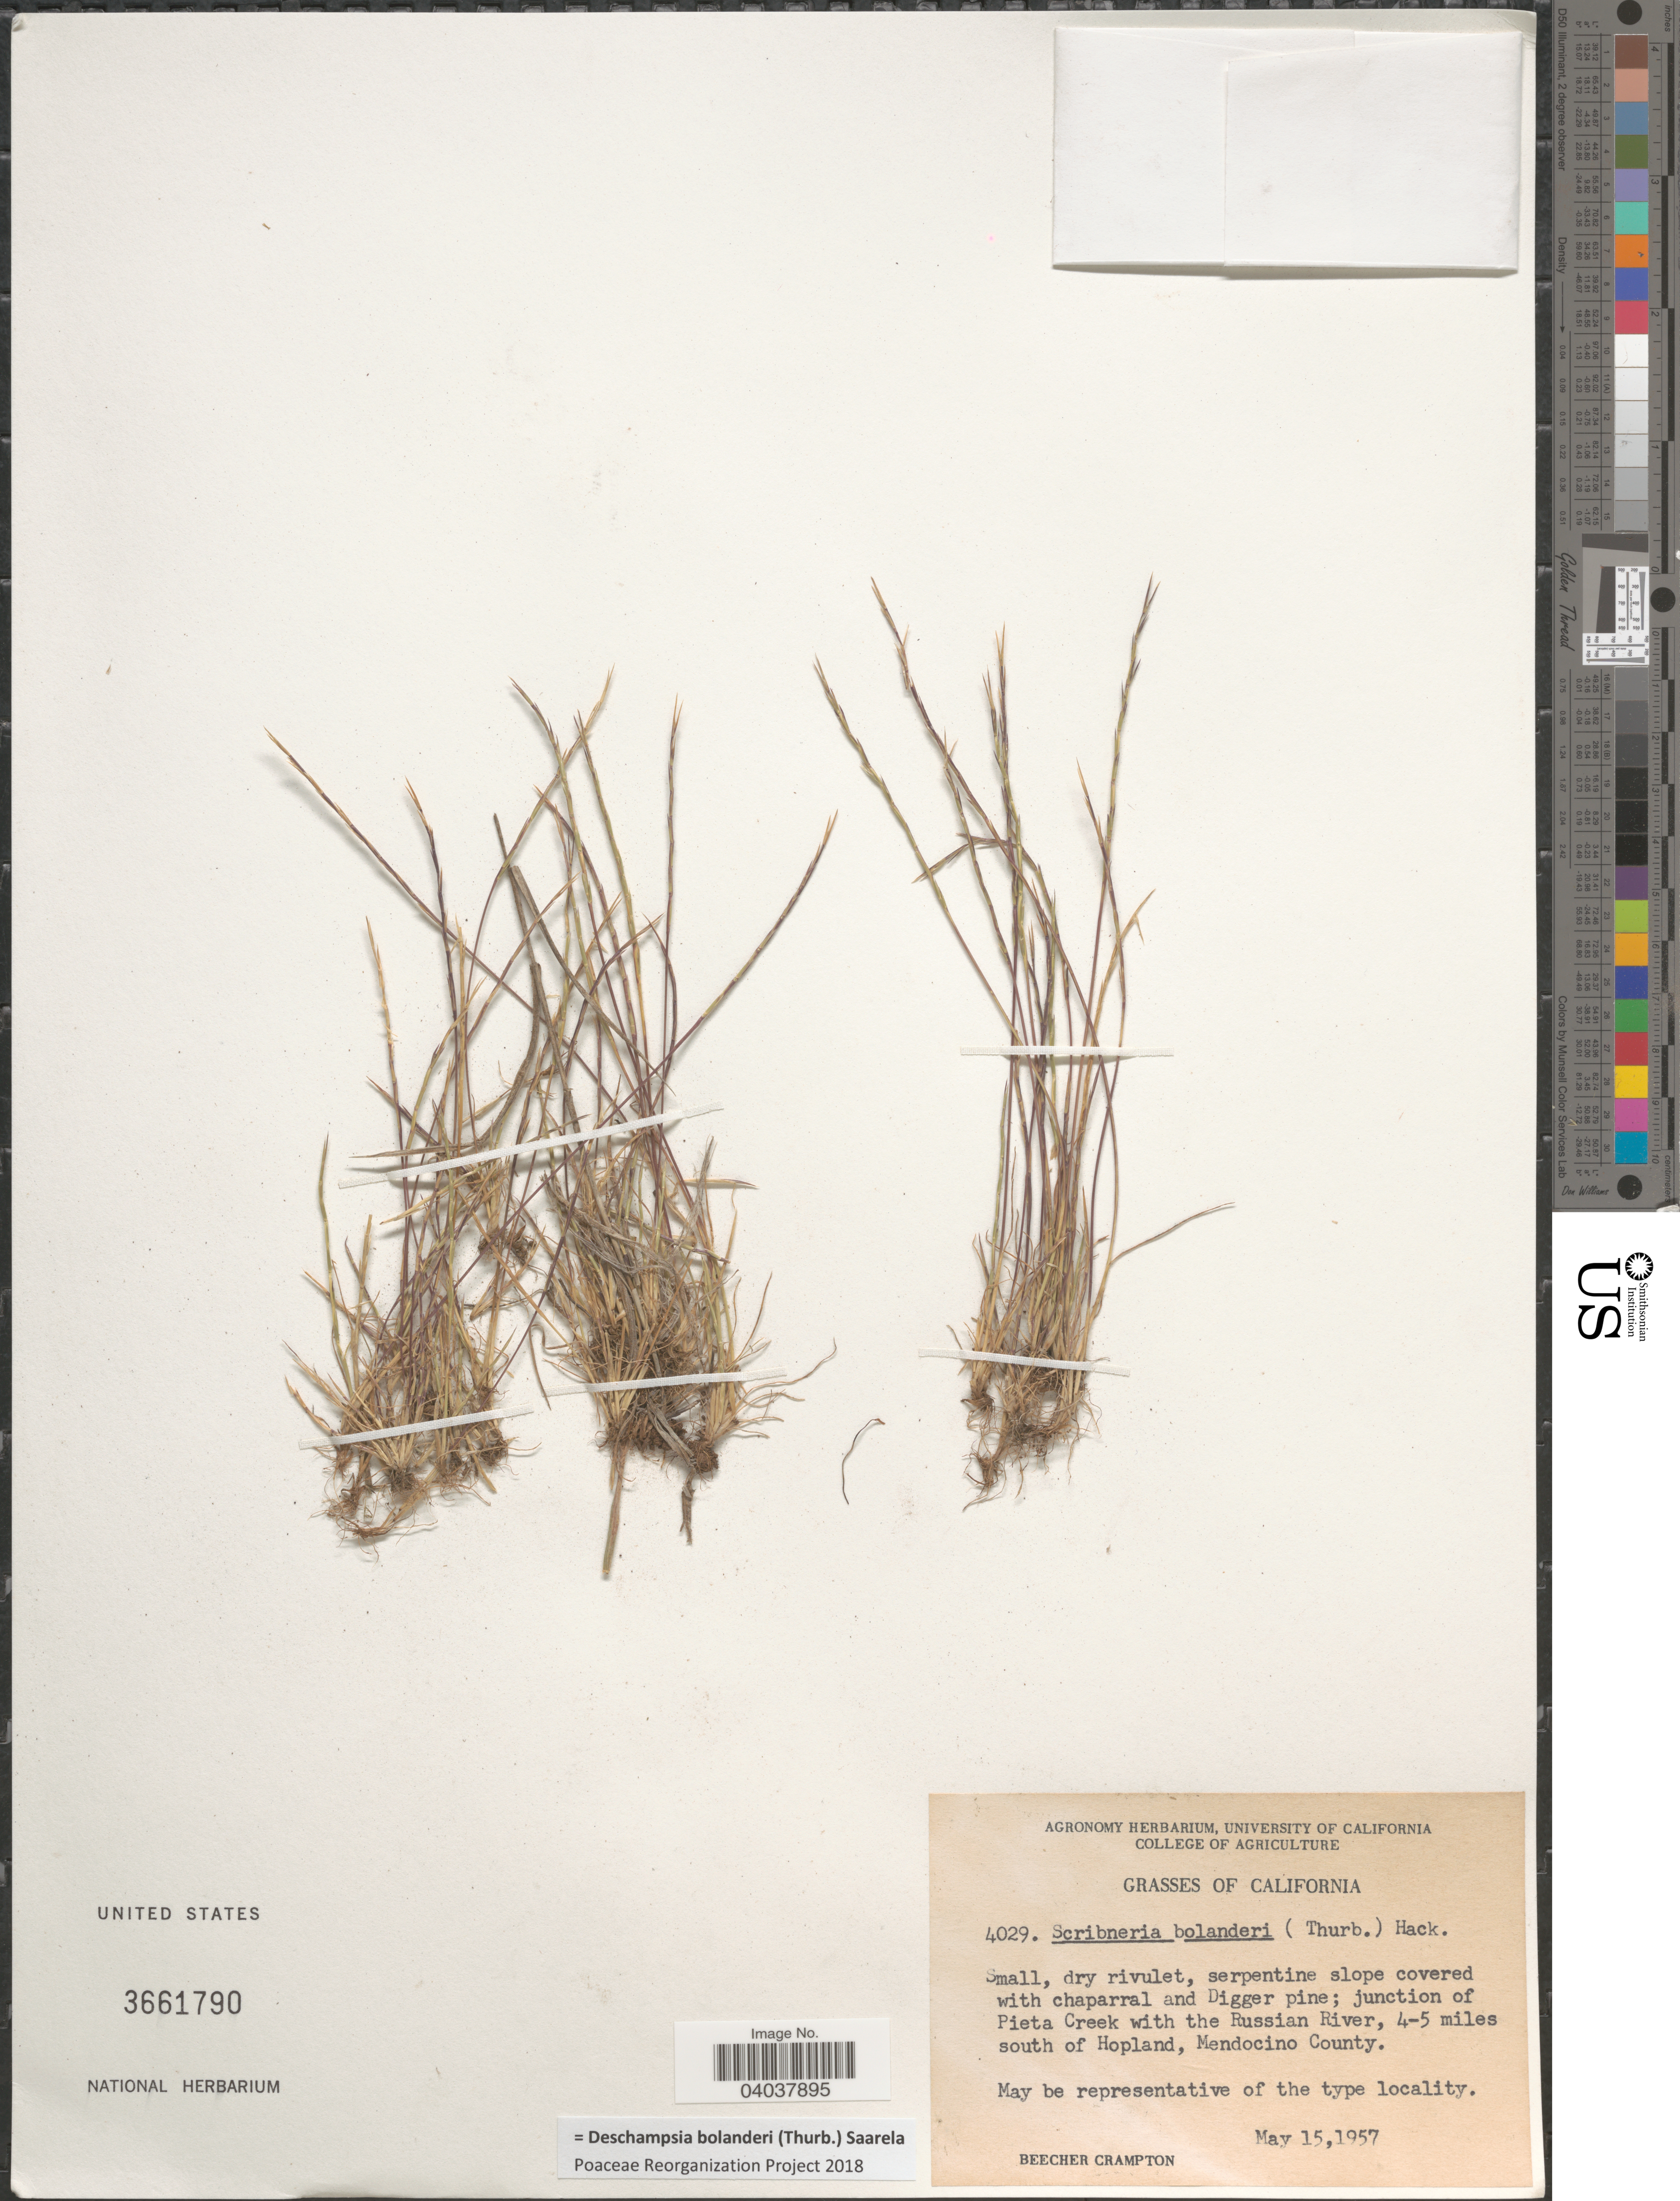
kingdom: Plantae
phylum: Tracheophyta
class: Liliopsida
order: Poales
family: Poaceae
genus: Deschampsia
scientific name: Deschampsia bolanderi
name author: (Thurb.) Saarela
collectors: B. Crampton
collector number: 4029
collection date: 1957-05-15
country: United States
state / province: California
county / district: Mendocino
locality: Junction of Pieta Creek with the Russian River, 4-5 miles south of Hopland, Mendocino County.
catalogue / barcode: US 3661790